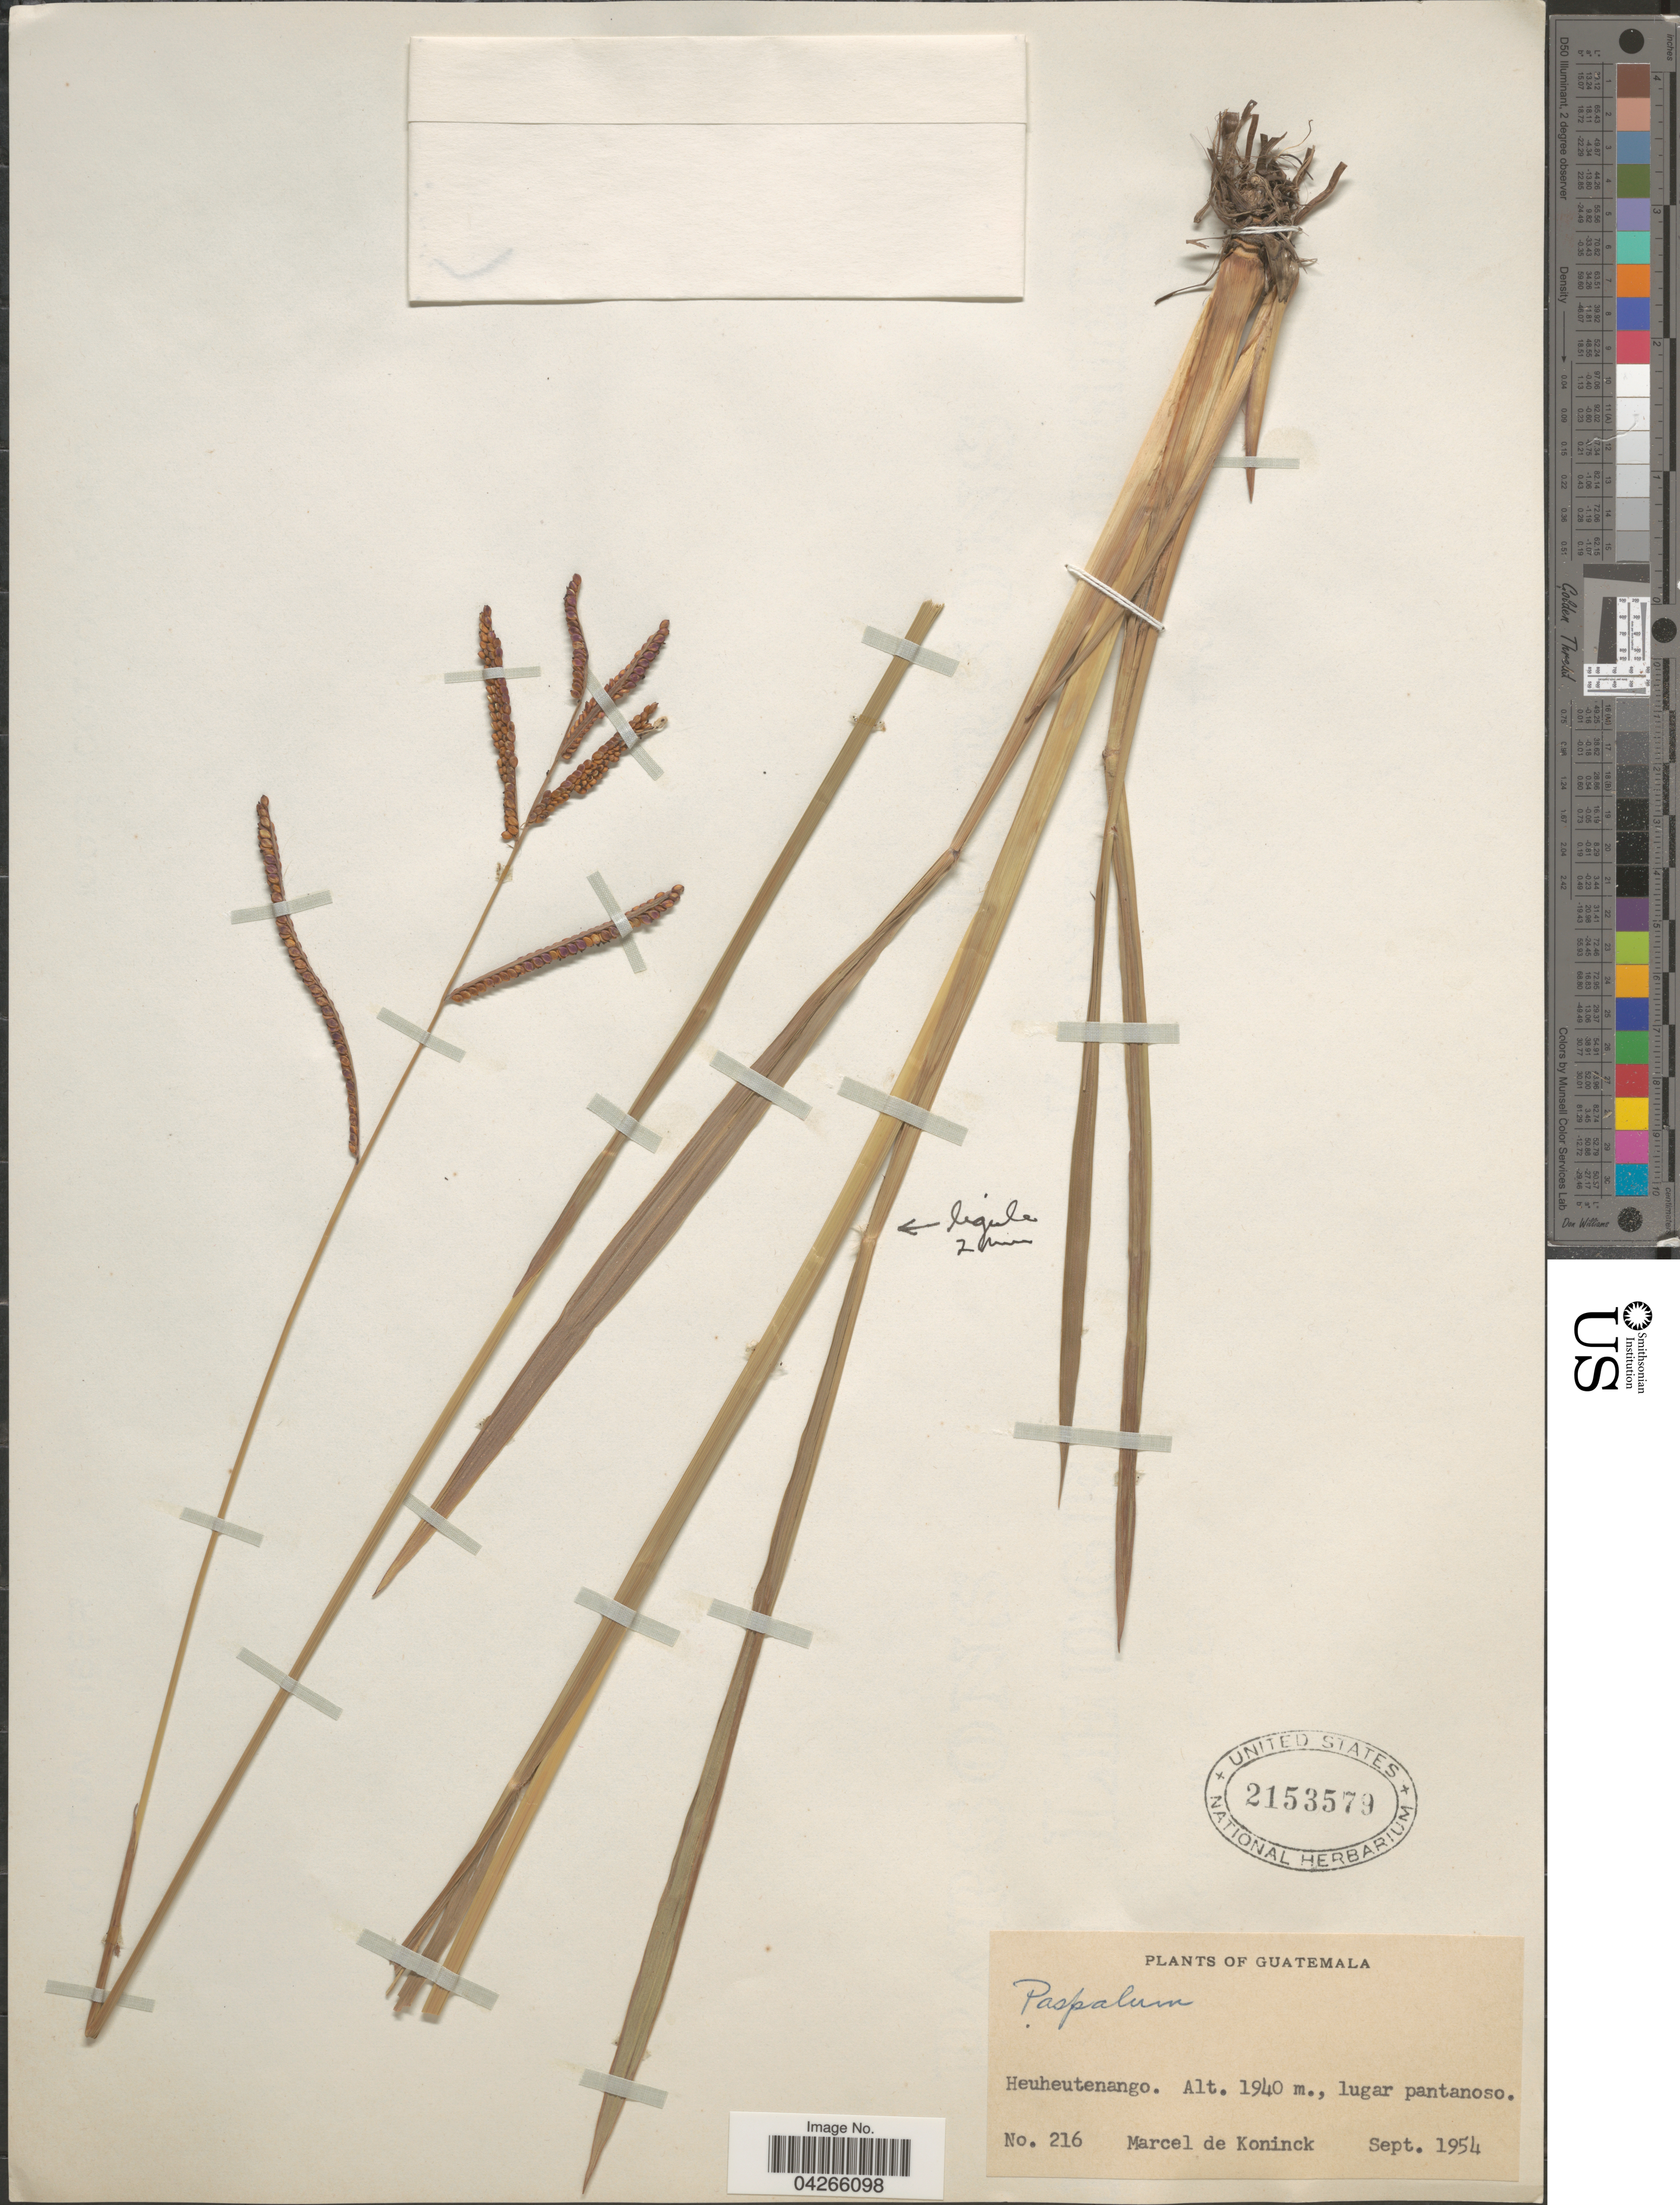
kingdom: Plantae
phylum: Tracheophyta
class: Liliopsida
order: Poales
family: Poaceae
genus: Paspalum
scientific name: Paspalum sp.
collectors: M. Koninck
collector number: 216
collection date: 1954-09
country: Guatemala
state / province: Huehuetenango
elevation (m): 1940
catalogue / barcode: US 215379